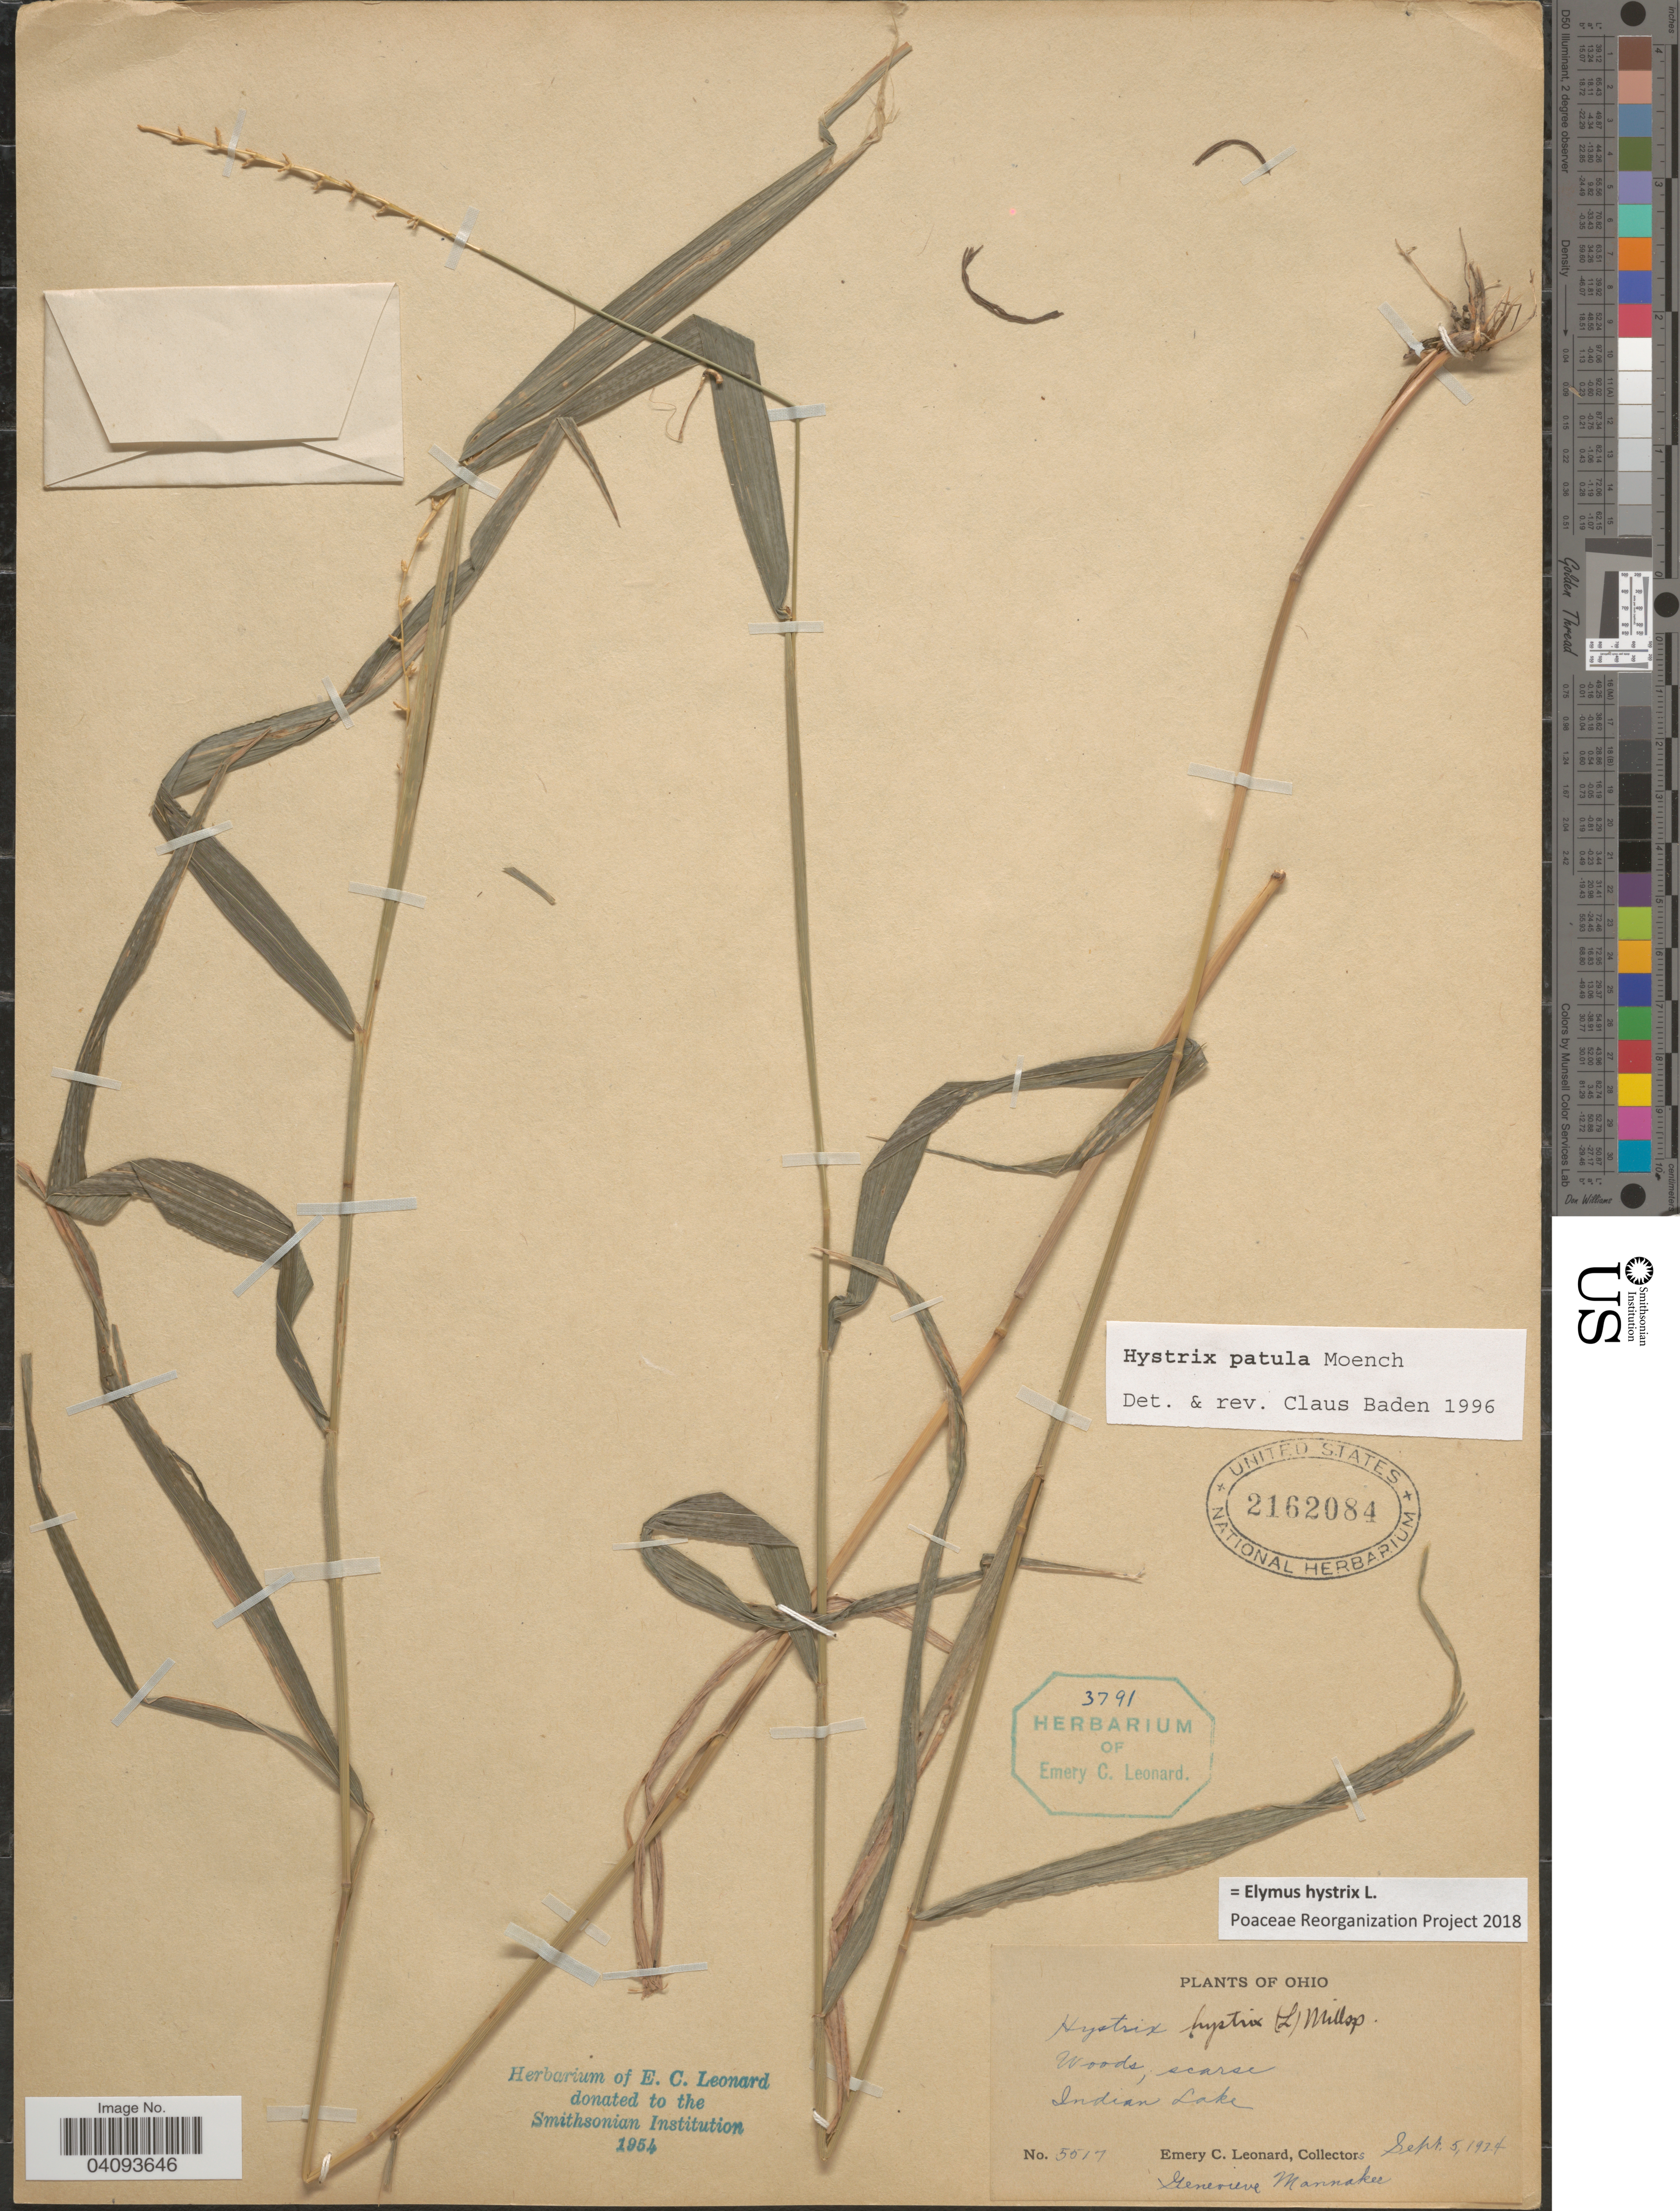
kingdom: Plantae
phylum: Tracheophyta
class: Liliopsida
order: Poales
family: Poaceae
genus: Elymus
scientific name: Elymus hystrix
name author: L.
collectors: E. C. Leonard & G. Mannakee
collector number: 5517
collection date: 1924-09-05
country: United States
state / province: Ohio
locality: Indian Lake.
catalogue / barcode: US 2162084